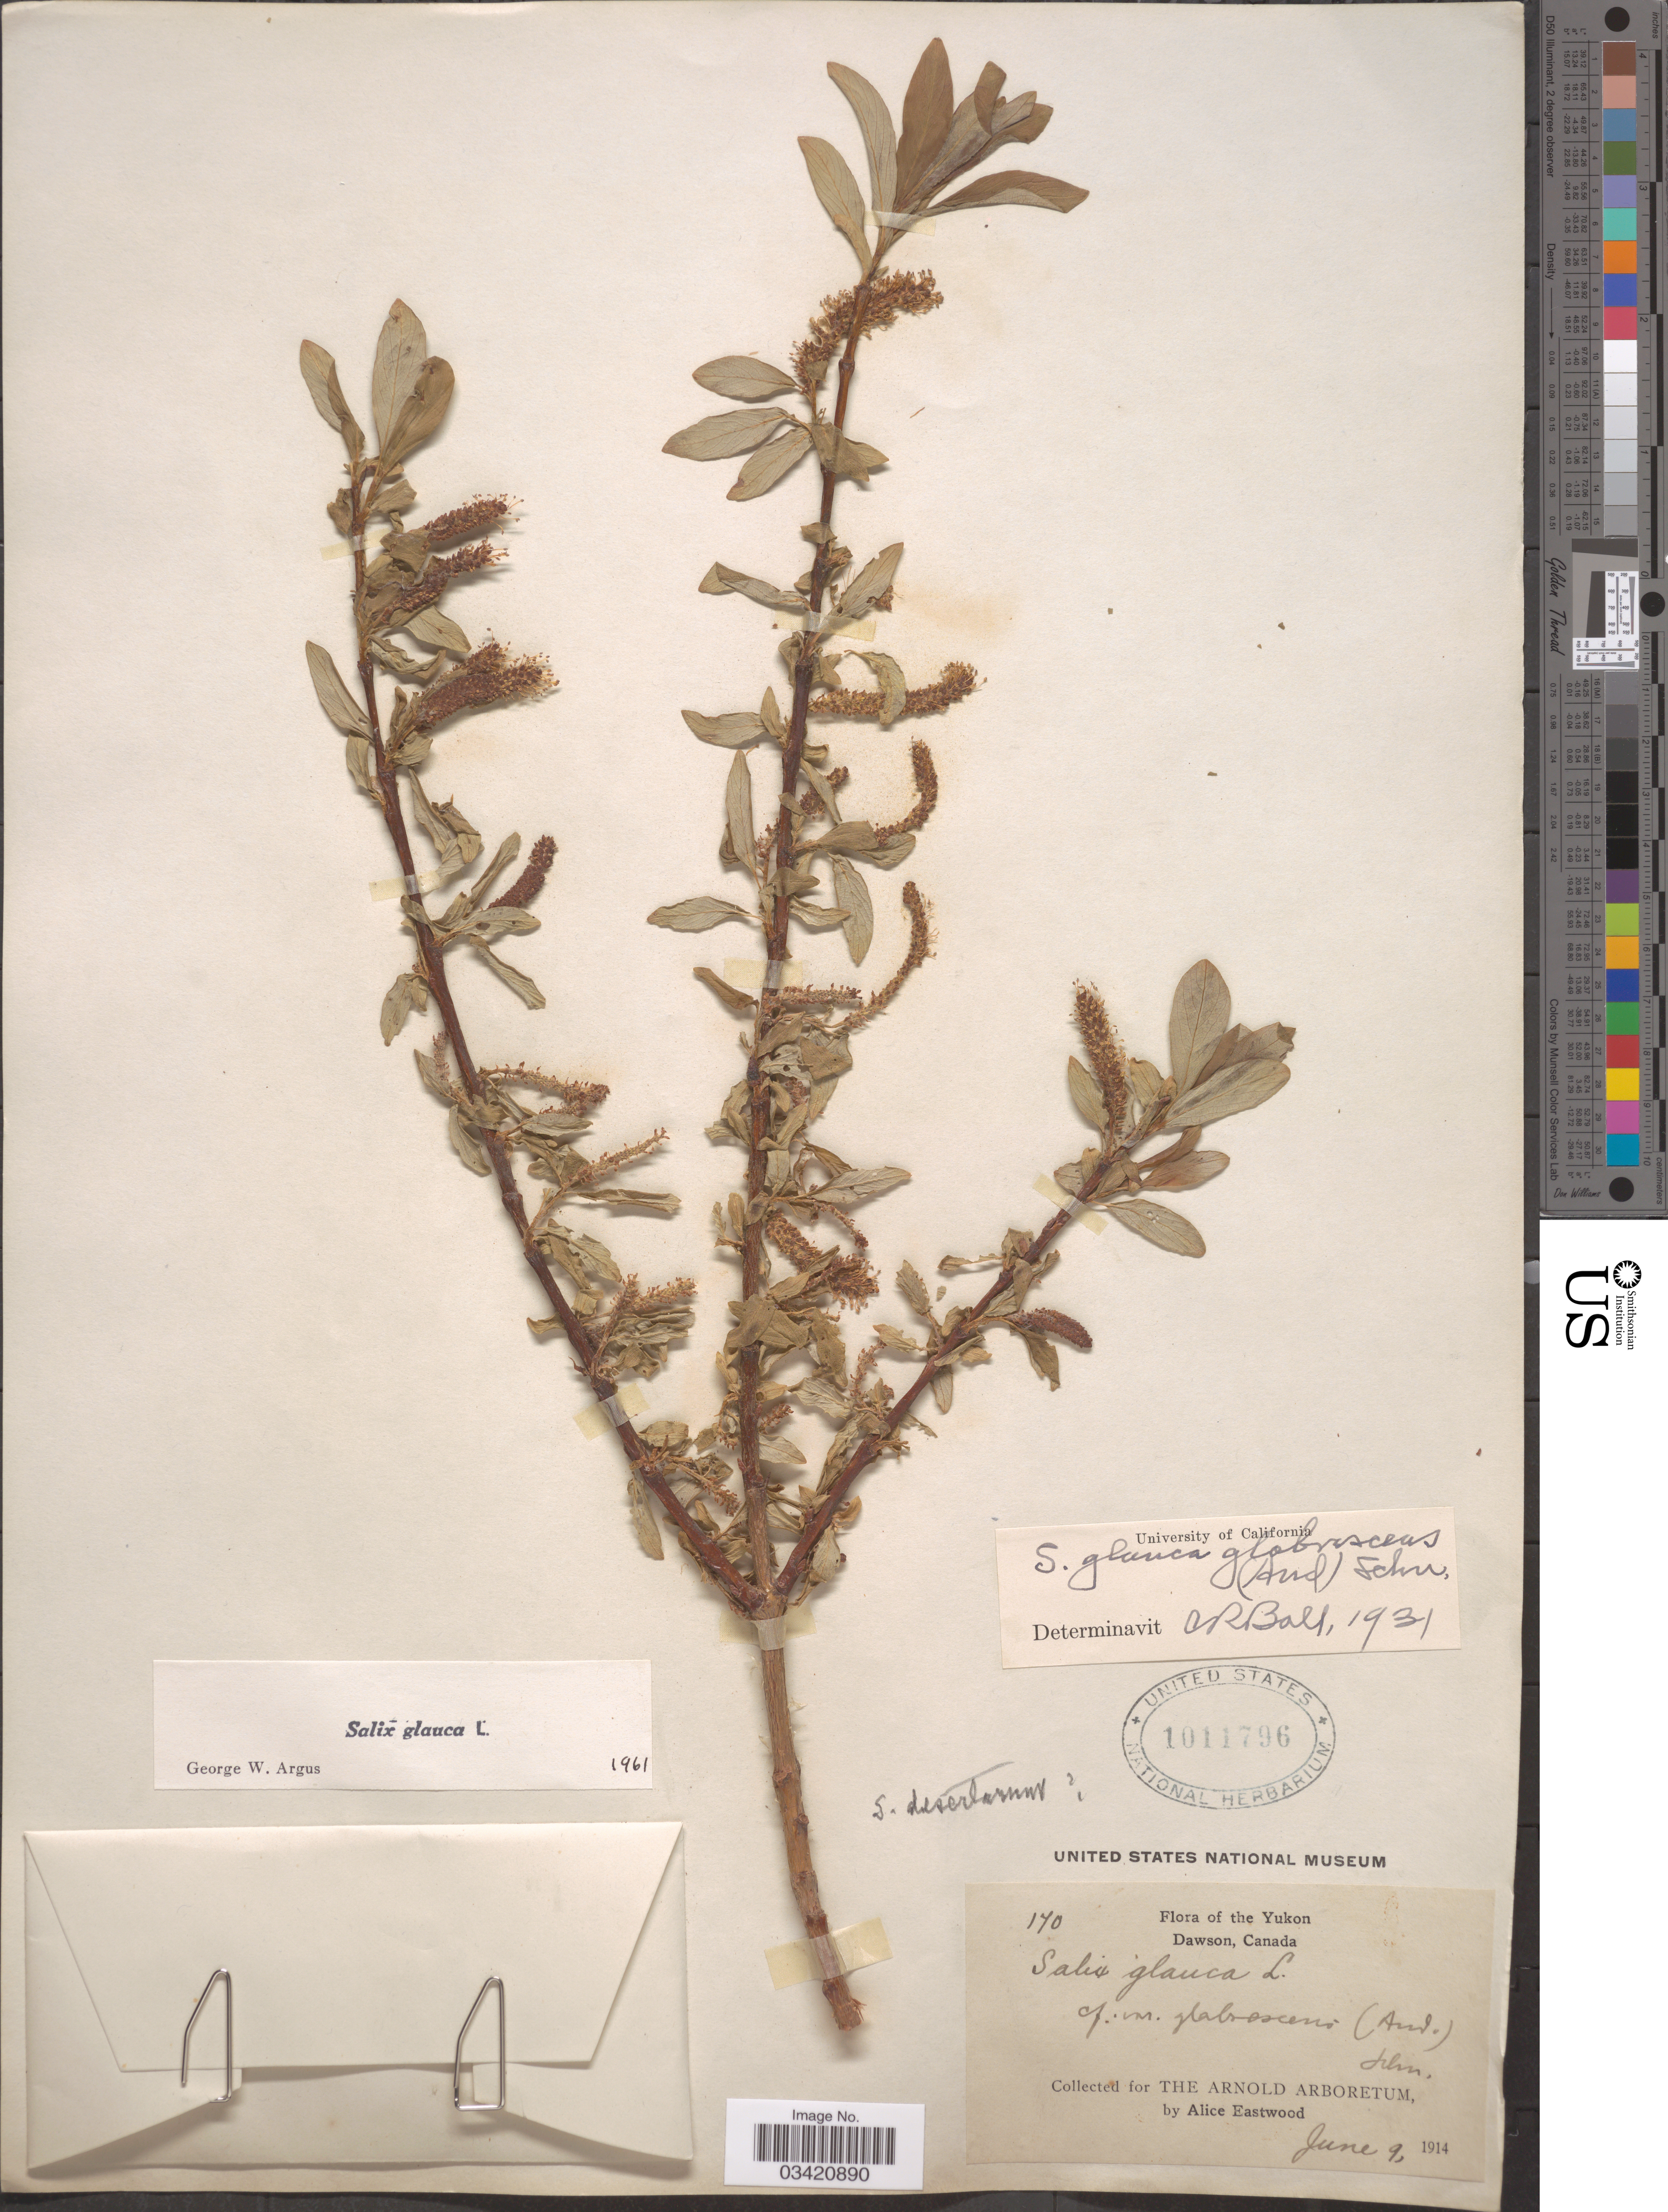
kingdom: Plantae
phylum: Tracheophyta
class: Magnoliopsida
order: Malpighiales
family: Salicaceae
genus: Salix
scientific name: Salix glauca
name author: L.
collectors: A. Eastwood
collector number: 170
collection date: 1914-06-09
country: Canada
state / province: Yukon Territory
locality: Yukon. Dawson.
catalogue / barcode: US 1011796